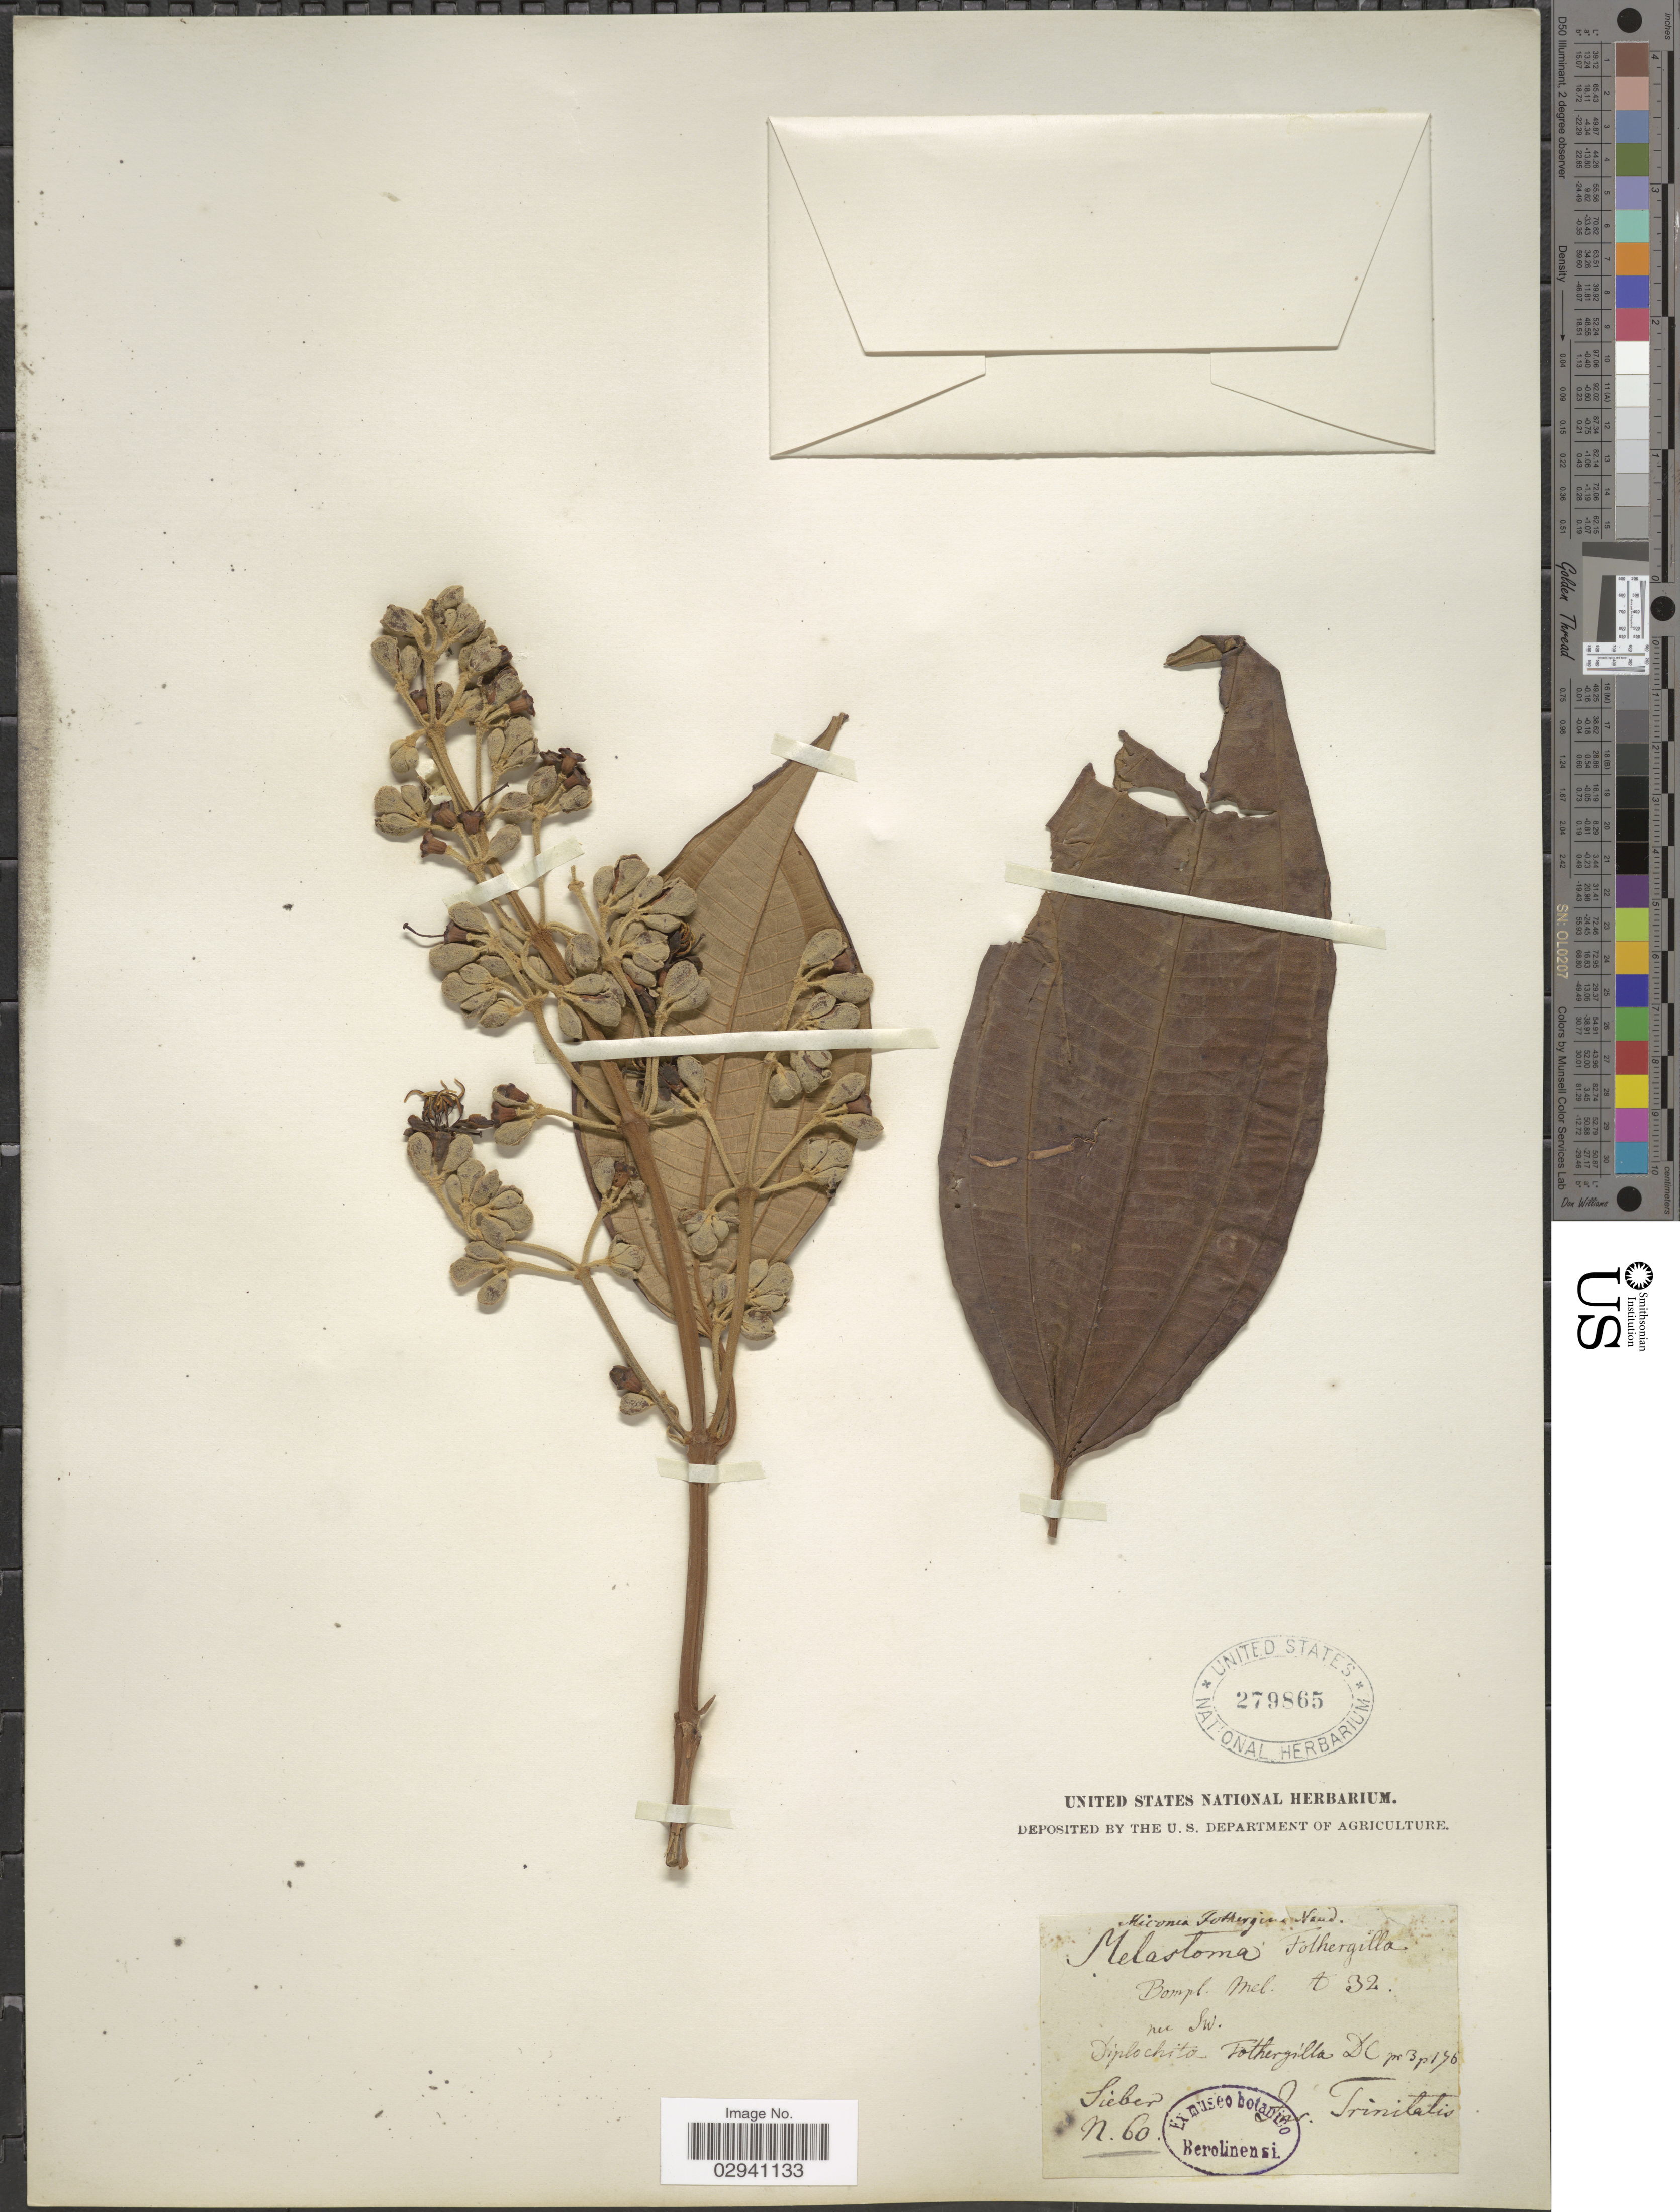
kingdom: Plantae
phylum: Tracheophyta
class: Magnoliopsida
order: Myrtales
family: Melastomataceae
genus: Miconia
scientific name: Miconia mirabilis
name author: (Aubl.) L.O. Williams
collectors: -- Sieber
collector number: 60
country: Trinidad and Tobago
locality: Trinitatis.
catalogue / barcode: US 279865